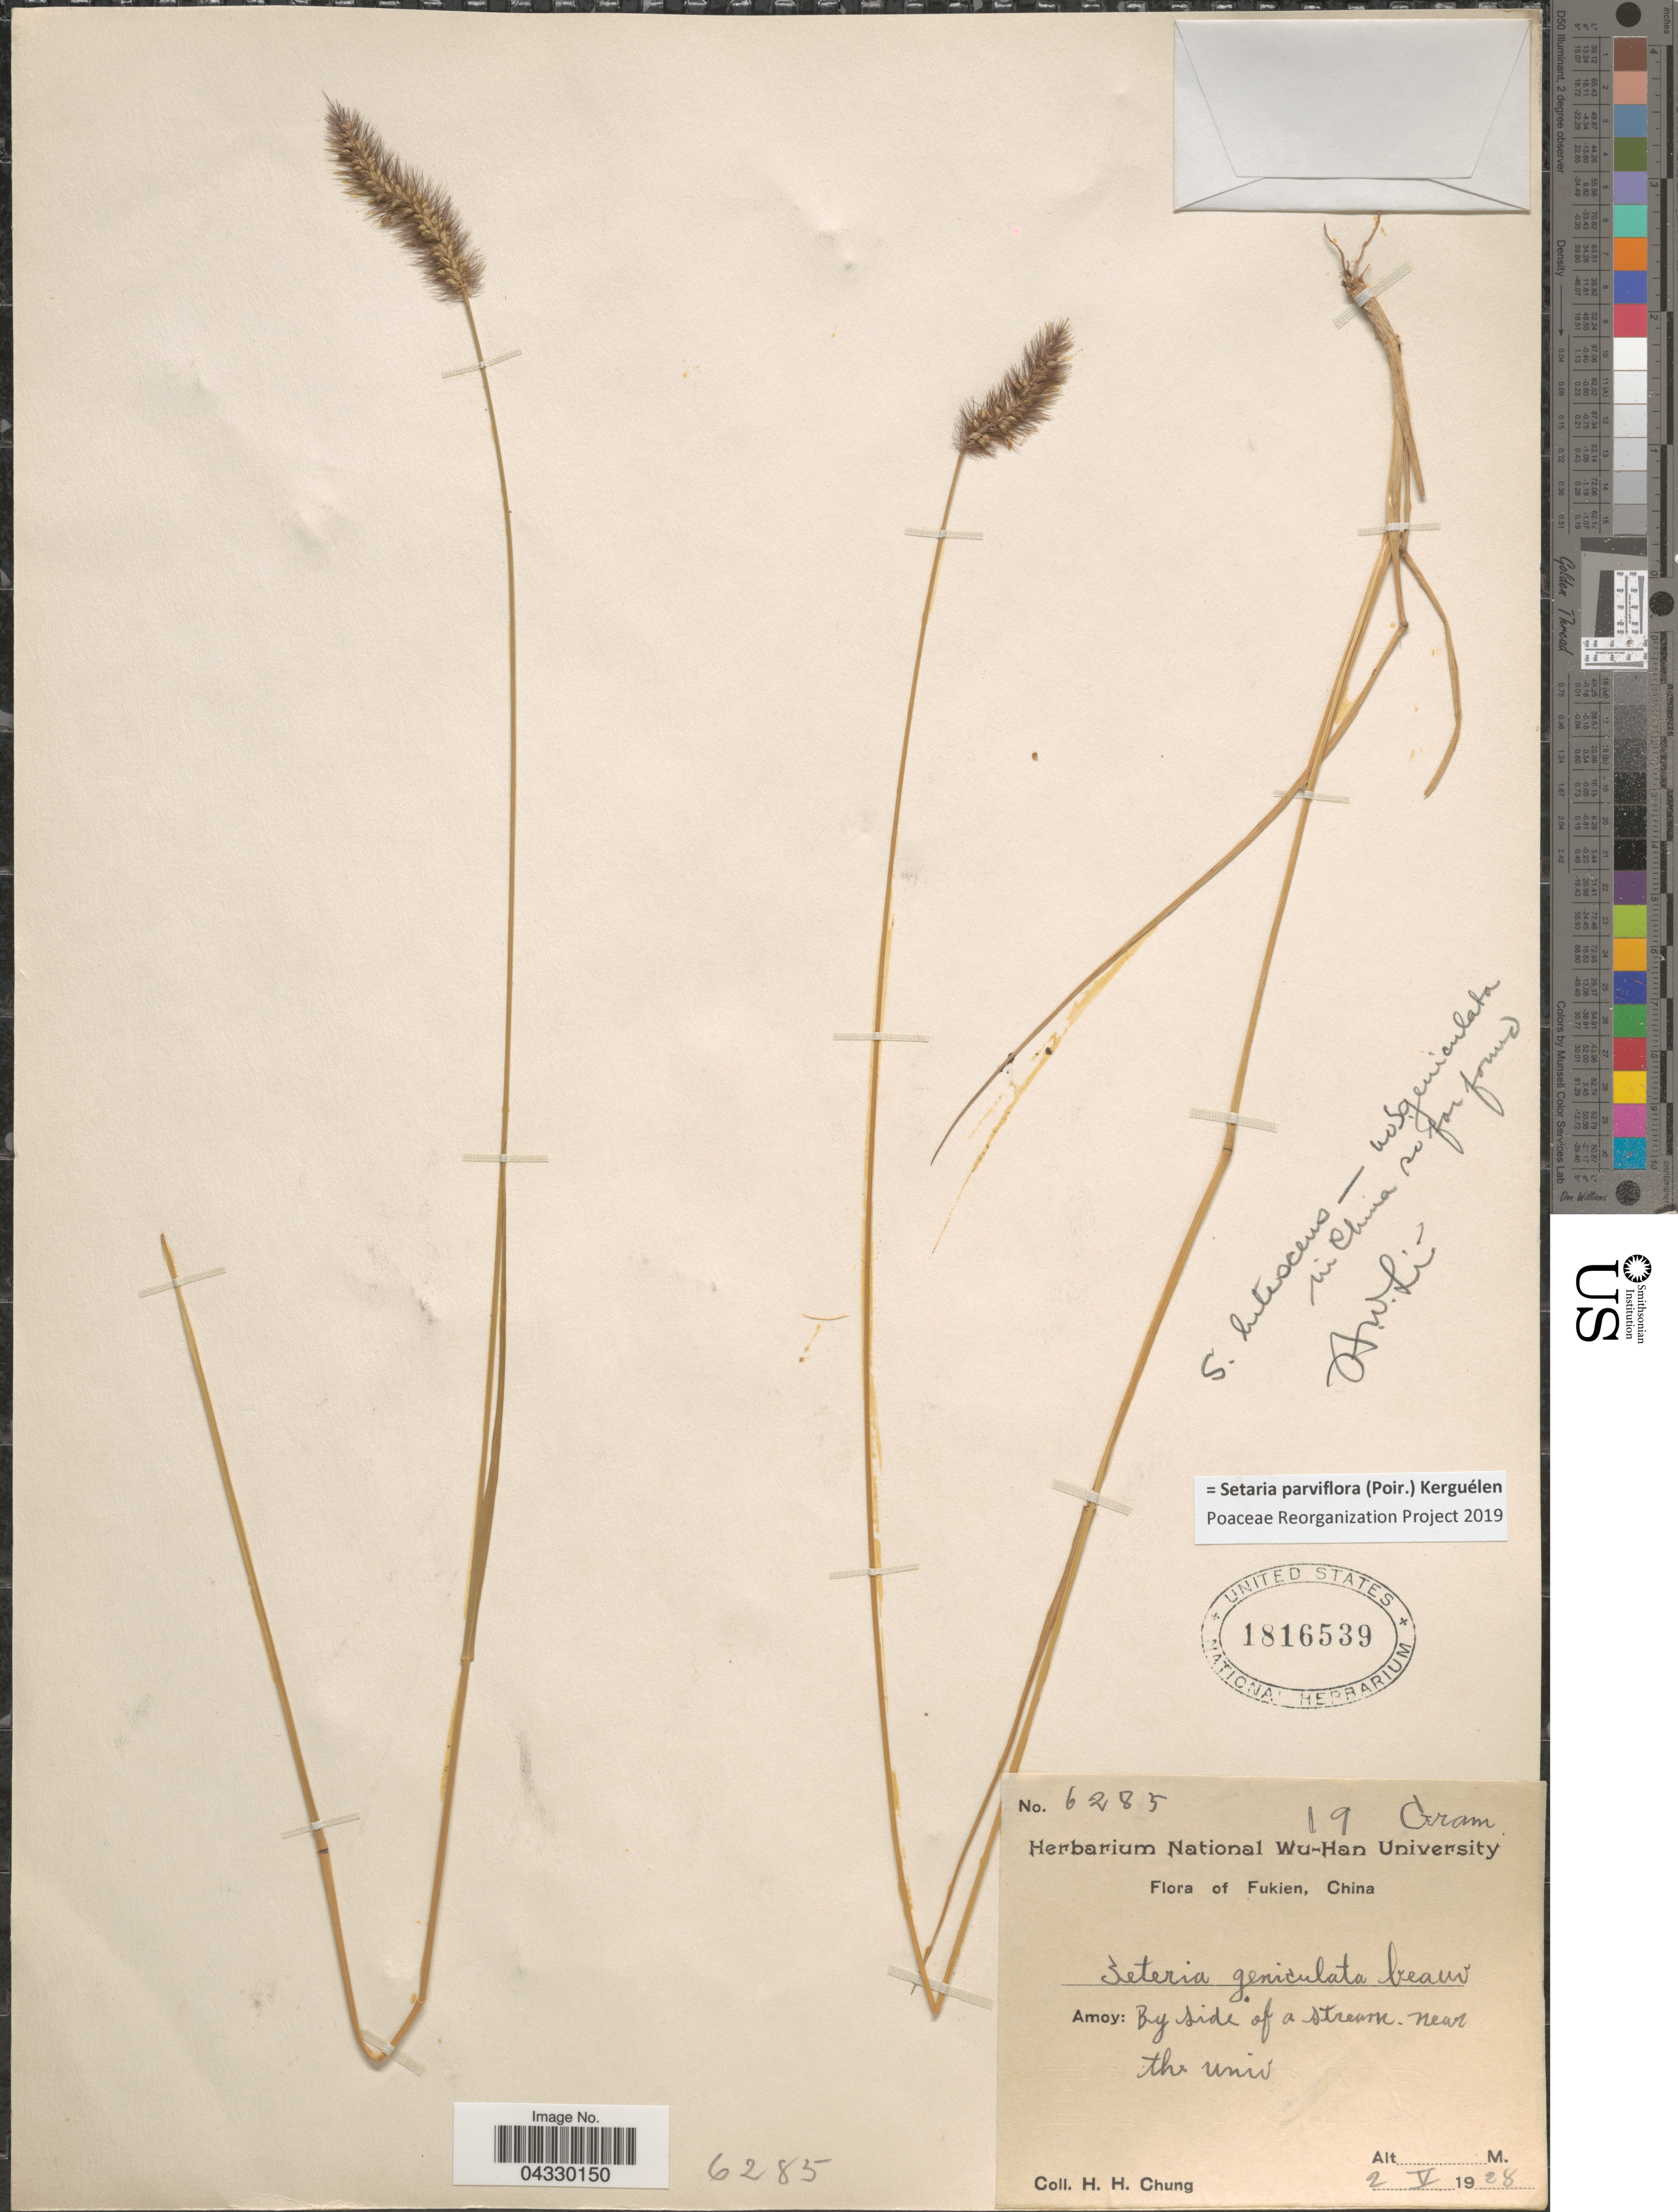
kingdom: Plantae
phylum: Tracheophyta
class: Liliopsida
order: Poales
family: Poaceae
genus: Setaria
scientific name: Setaria parviflora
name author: (Poir.) Kerguélen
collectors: H. Chung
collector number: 6285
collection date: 1928-05-02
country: China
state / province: Fujian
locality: Fukien. Amoy: By side of a stream, near the univ.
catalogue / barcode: US 1816539